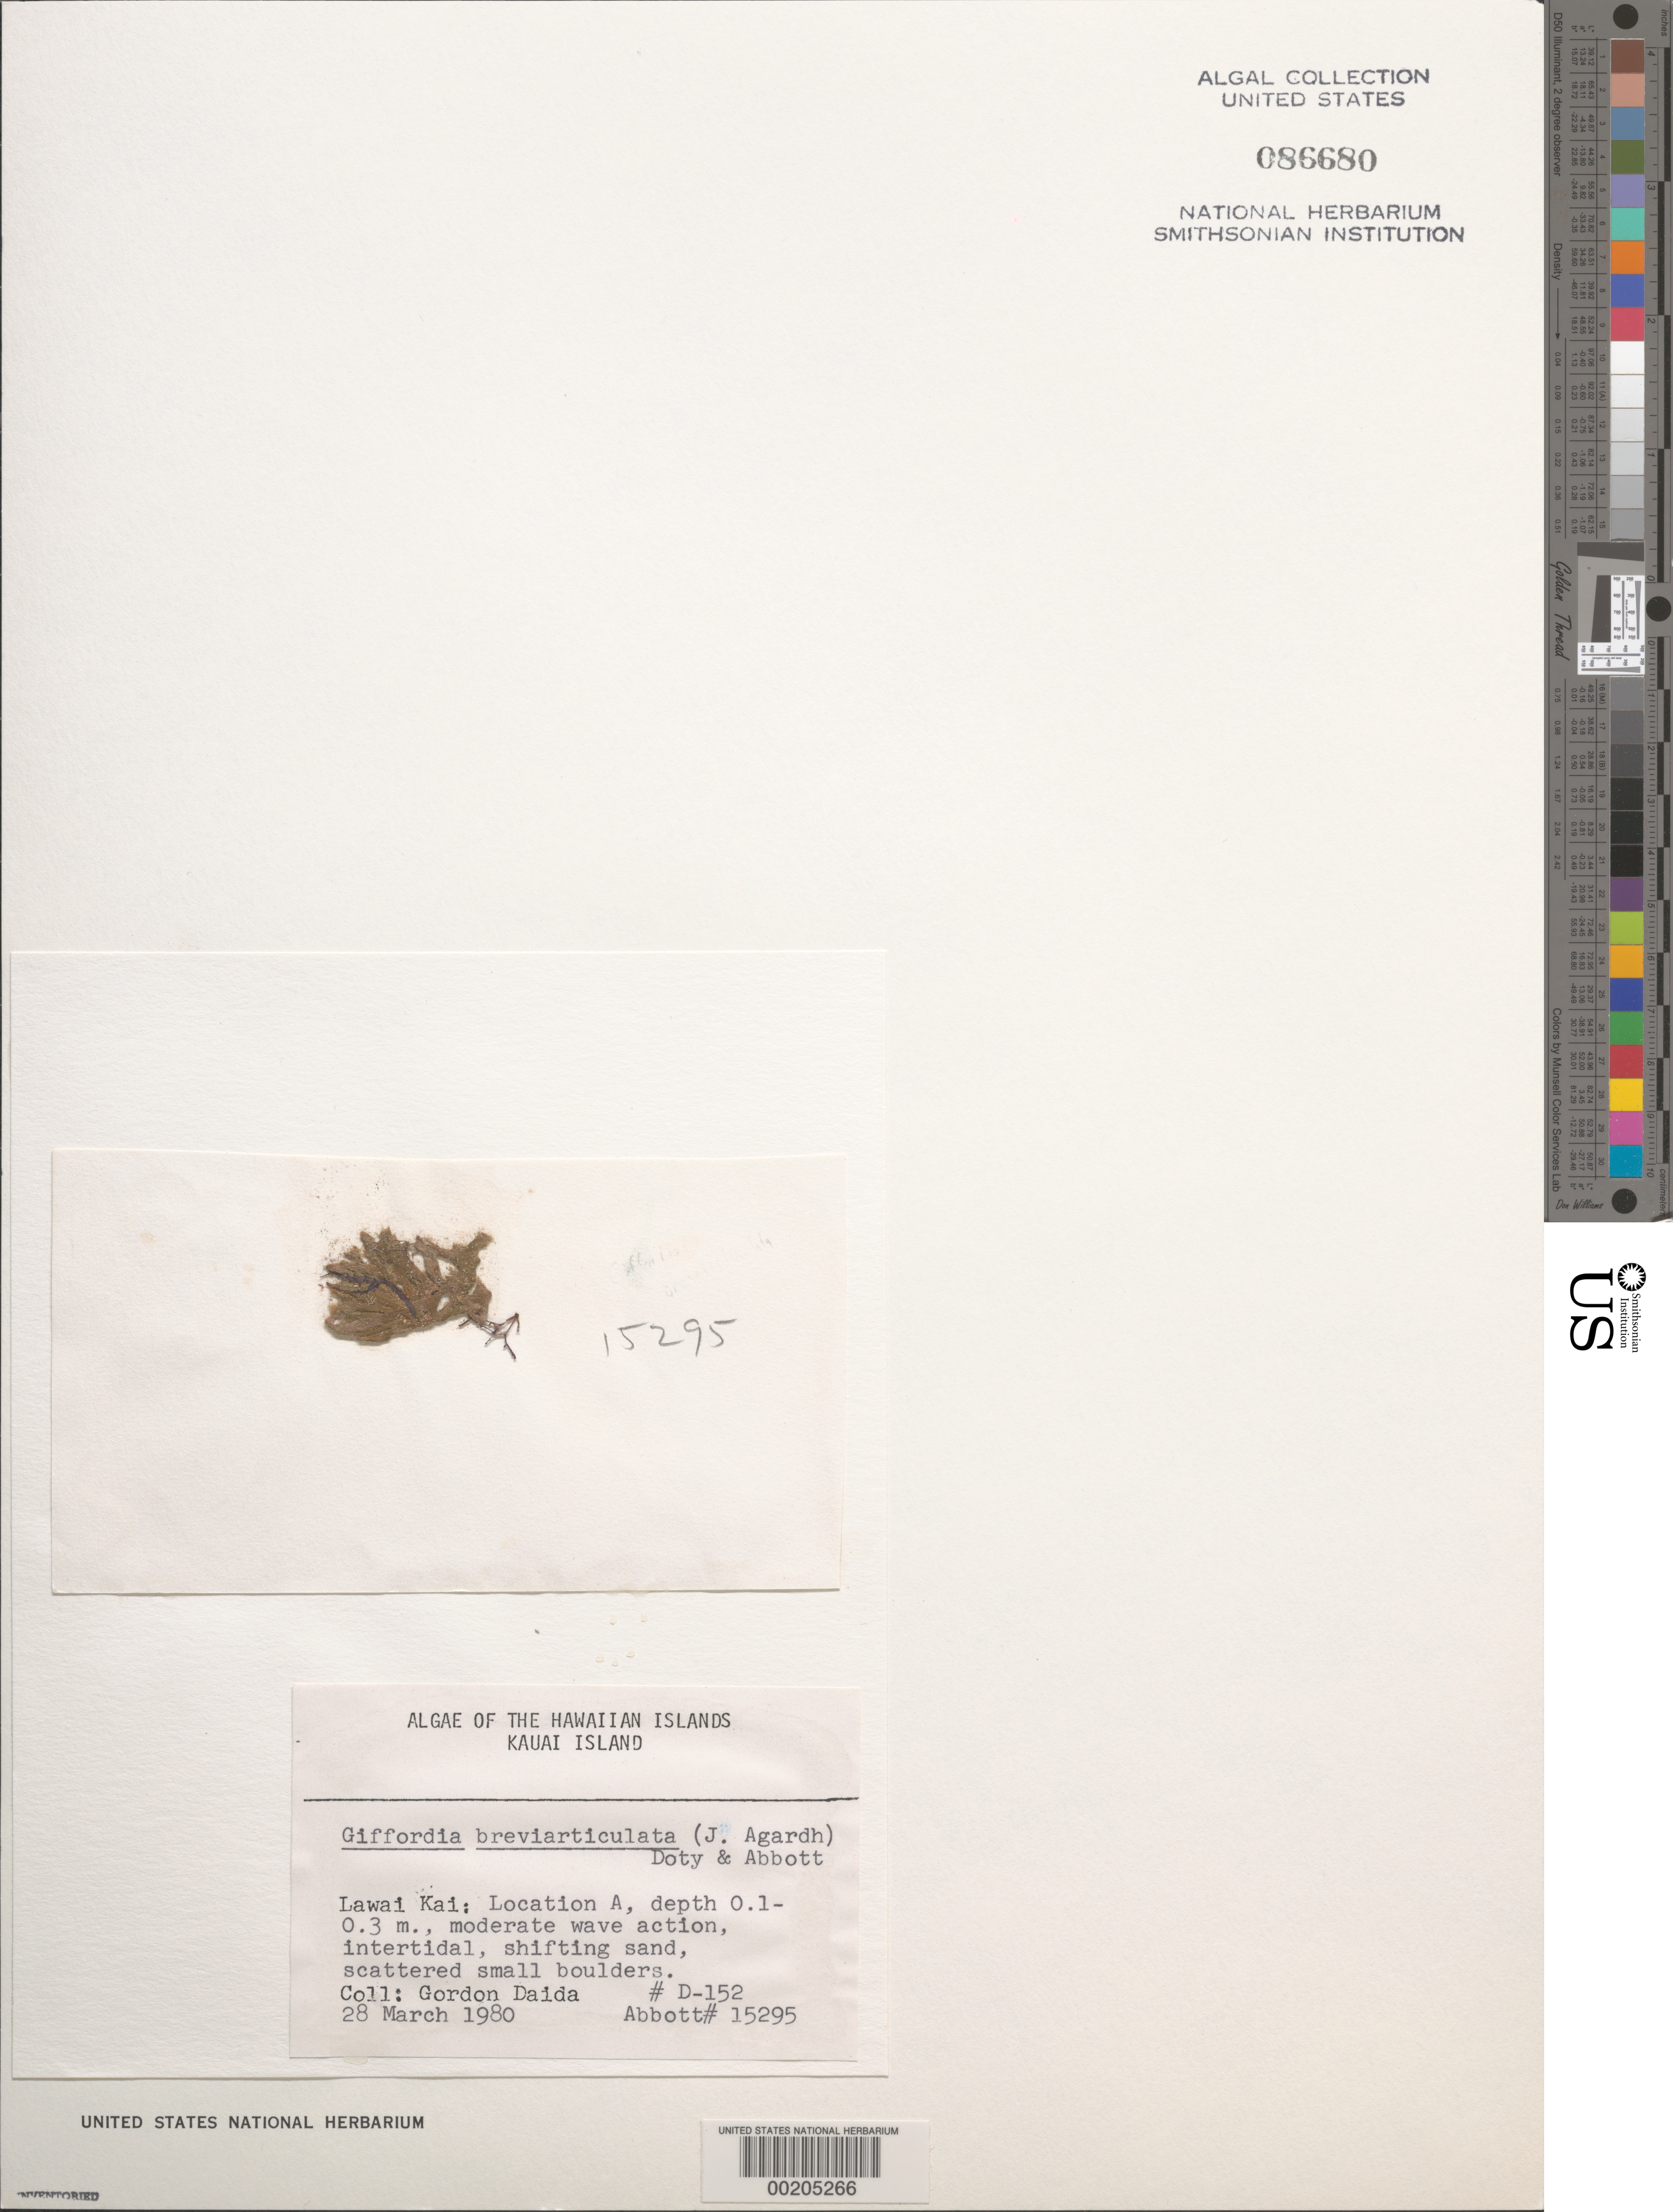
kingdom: Chromista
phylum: Ochrophyta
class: Phaeophyceae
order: Ectocarpales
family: Acinetosporaceae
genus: Giffordia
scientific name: Giffordia breviarticulata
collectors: G. Daida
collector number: D152 & IAA 15295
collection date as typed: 28 Mar 1980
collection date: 1980-03-28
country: United States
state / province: Hawaii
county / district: Kauai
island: Kaua'i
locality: Lawai Kai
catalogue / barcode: US 86680